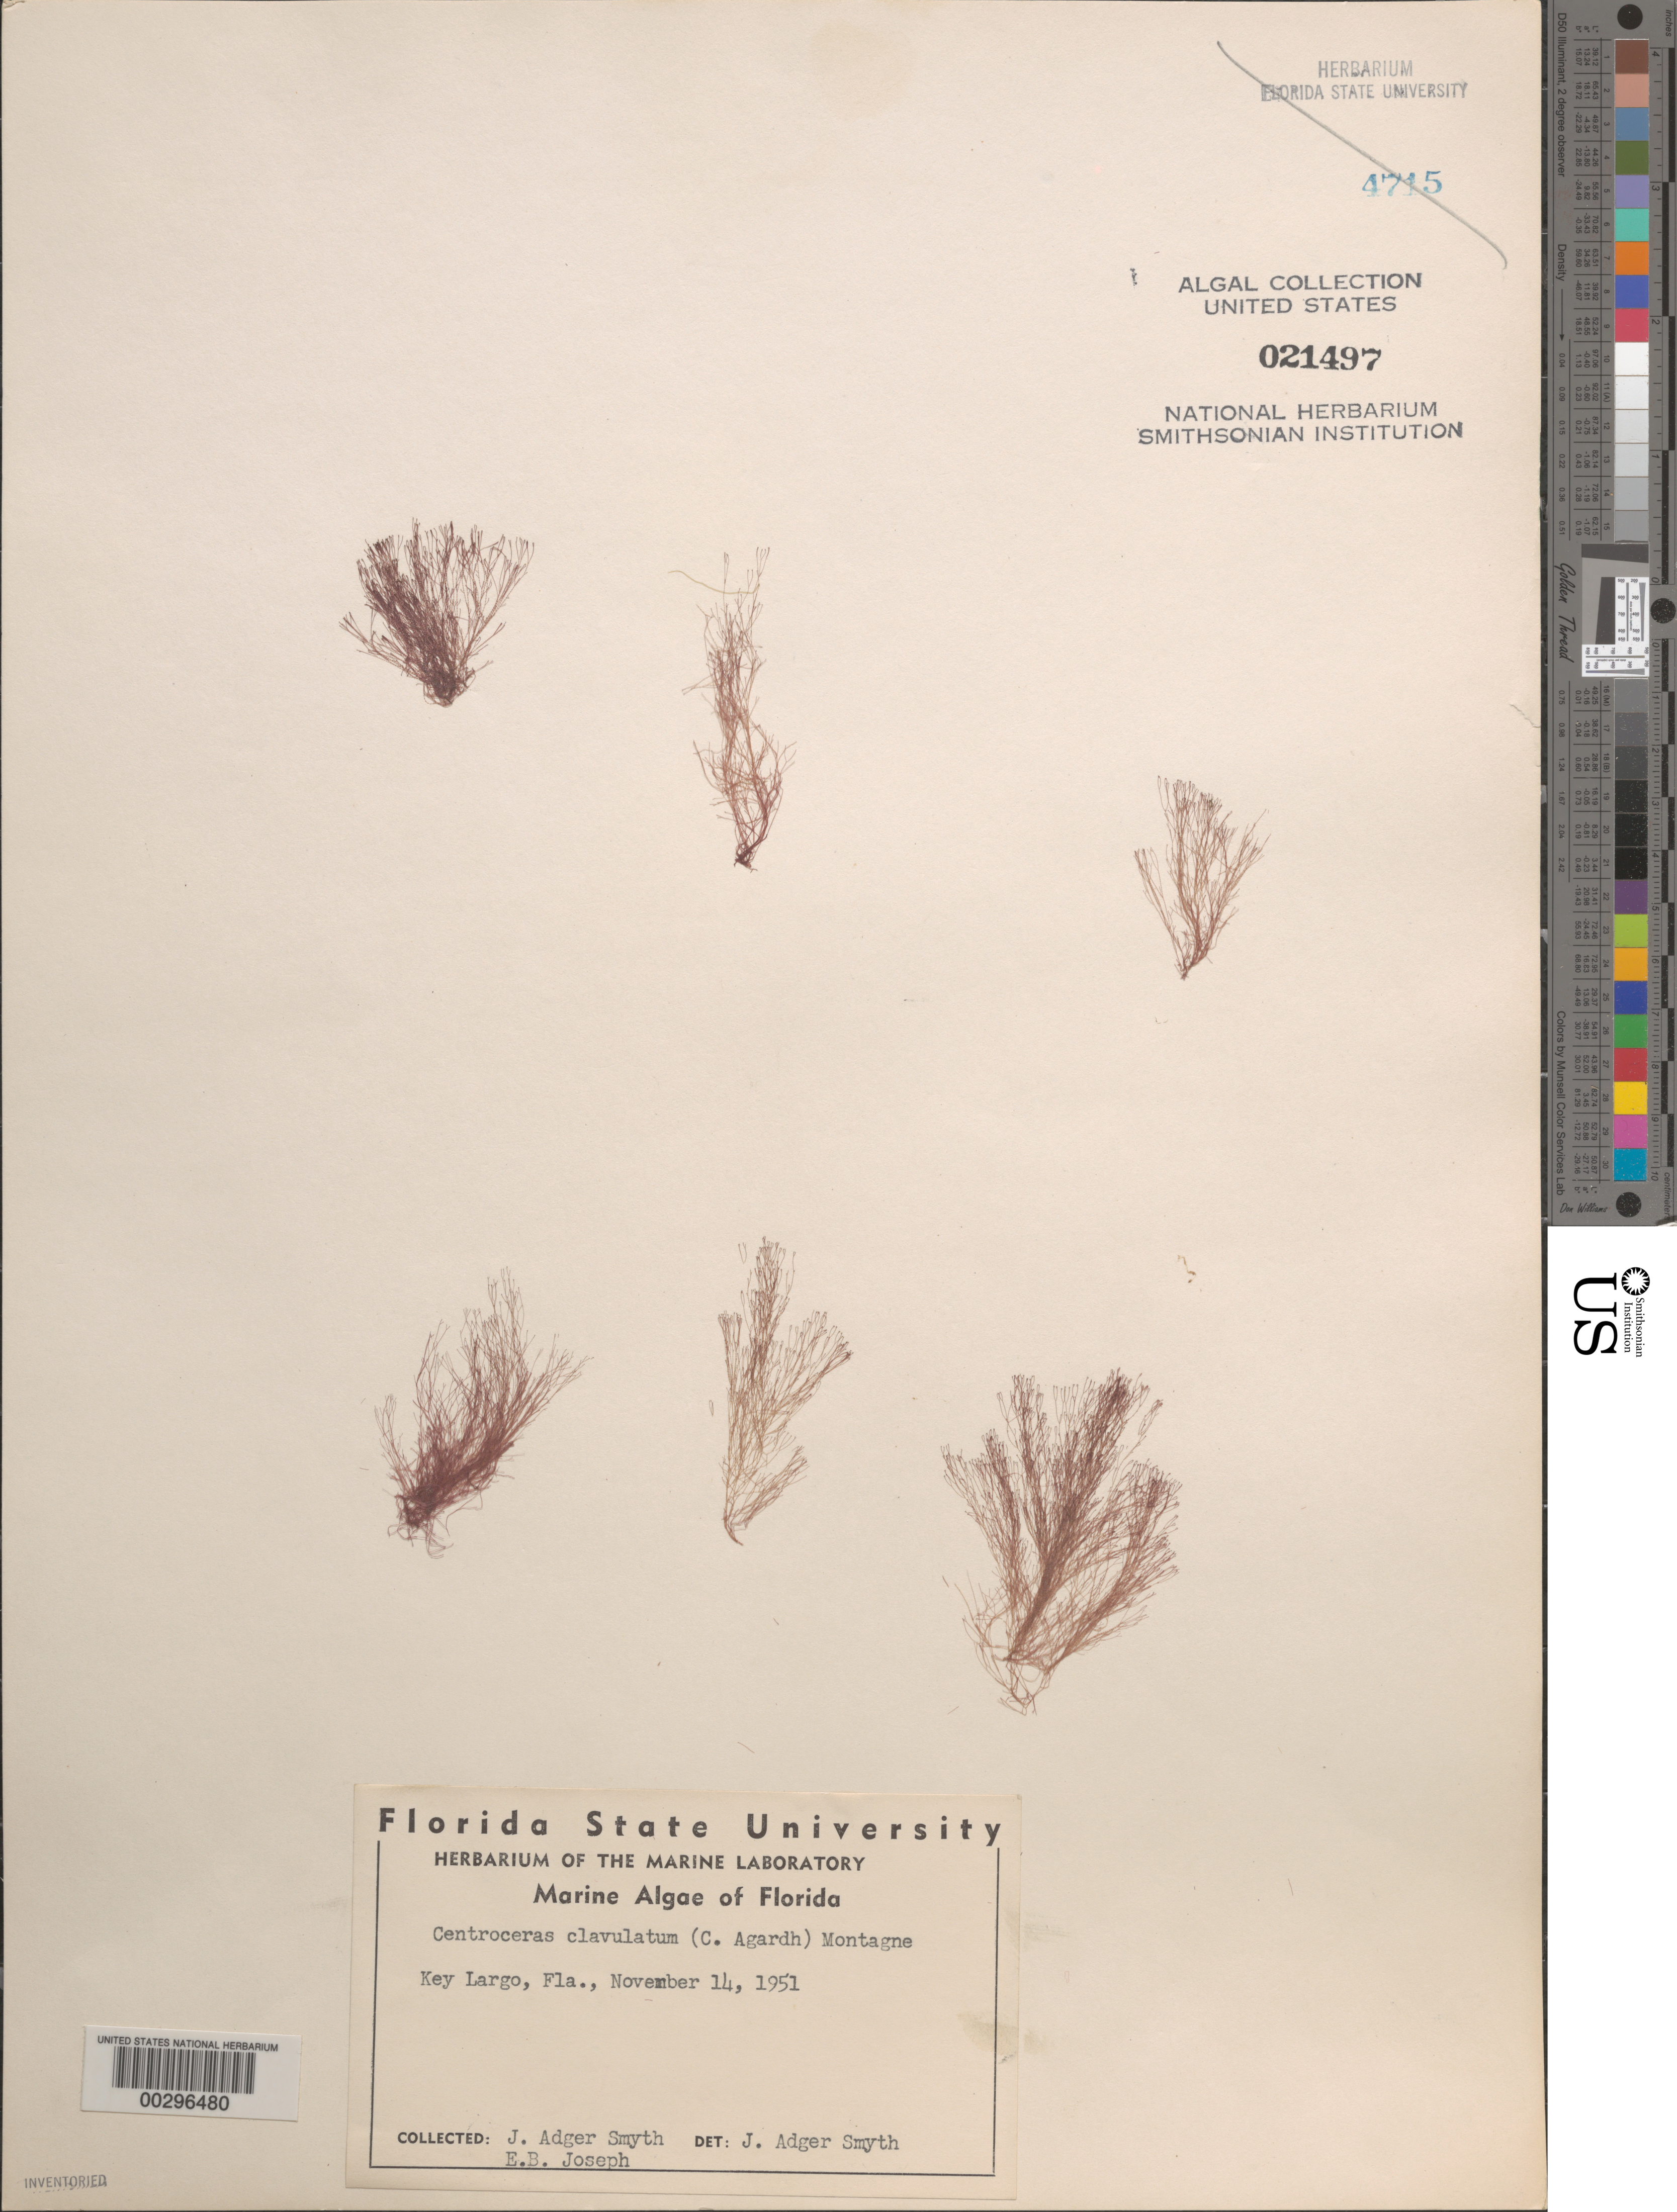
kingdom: Plantae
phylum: Rhodophyta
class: Florideophyceae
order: Ceramiales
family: Ceramiaceae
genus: Centroceras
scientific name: Centroceras clavulatum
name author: (C. Agardh) Mont.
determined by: Smyth, J. A.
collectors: J. Smyth & E. Joseph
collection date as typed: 14 Nov 1951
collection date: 1951-11-14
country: United States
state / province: Florida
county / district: Monroe County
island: Key Largo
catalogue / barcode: US 21497